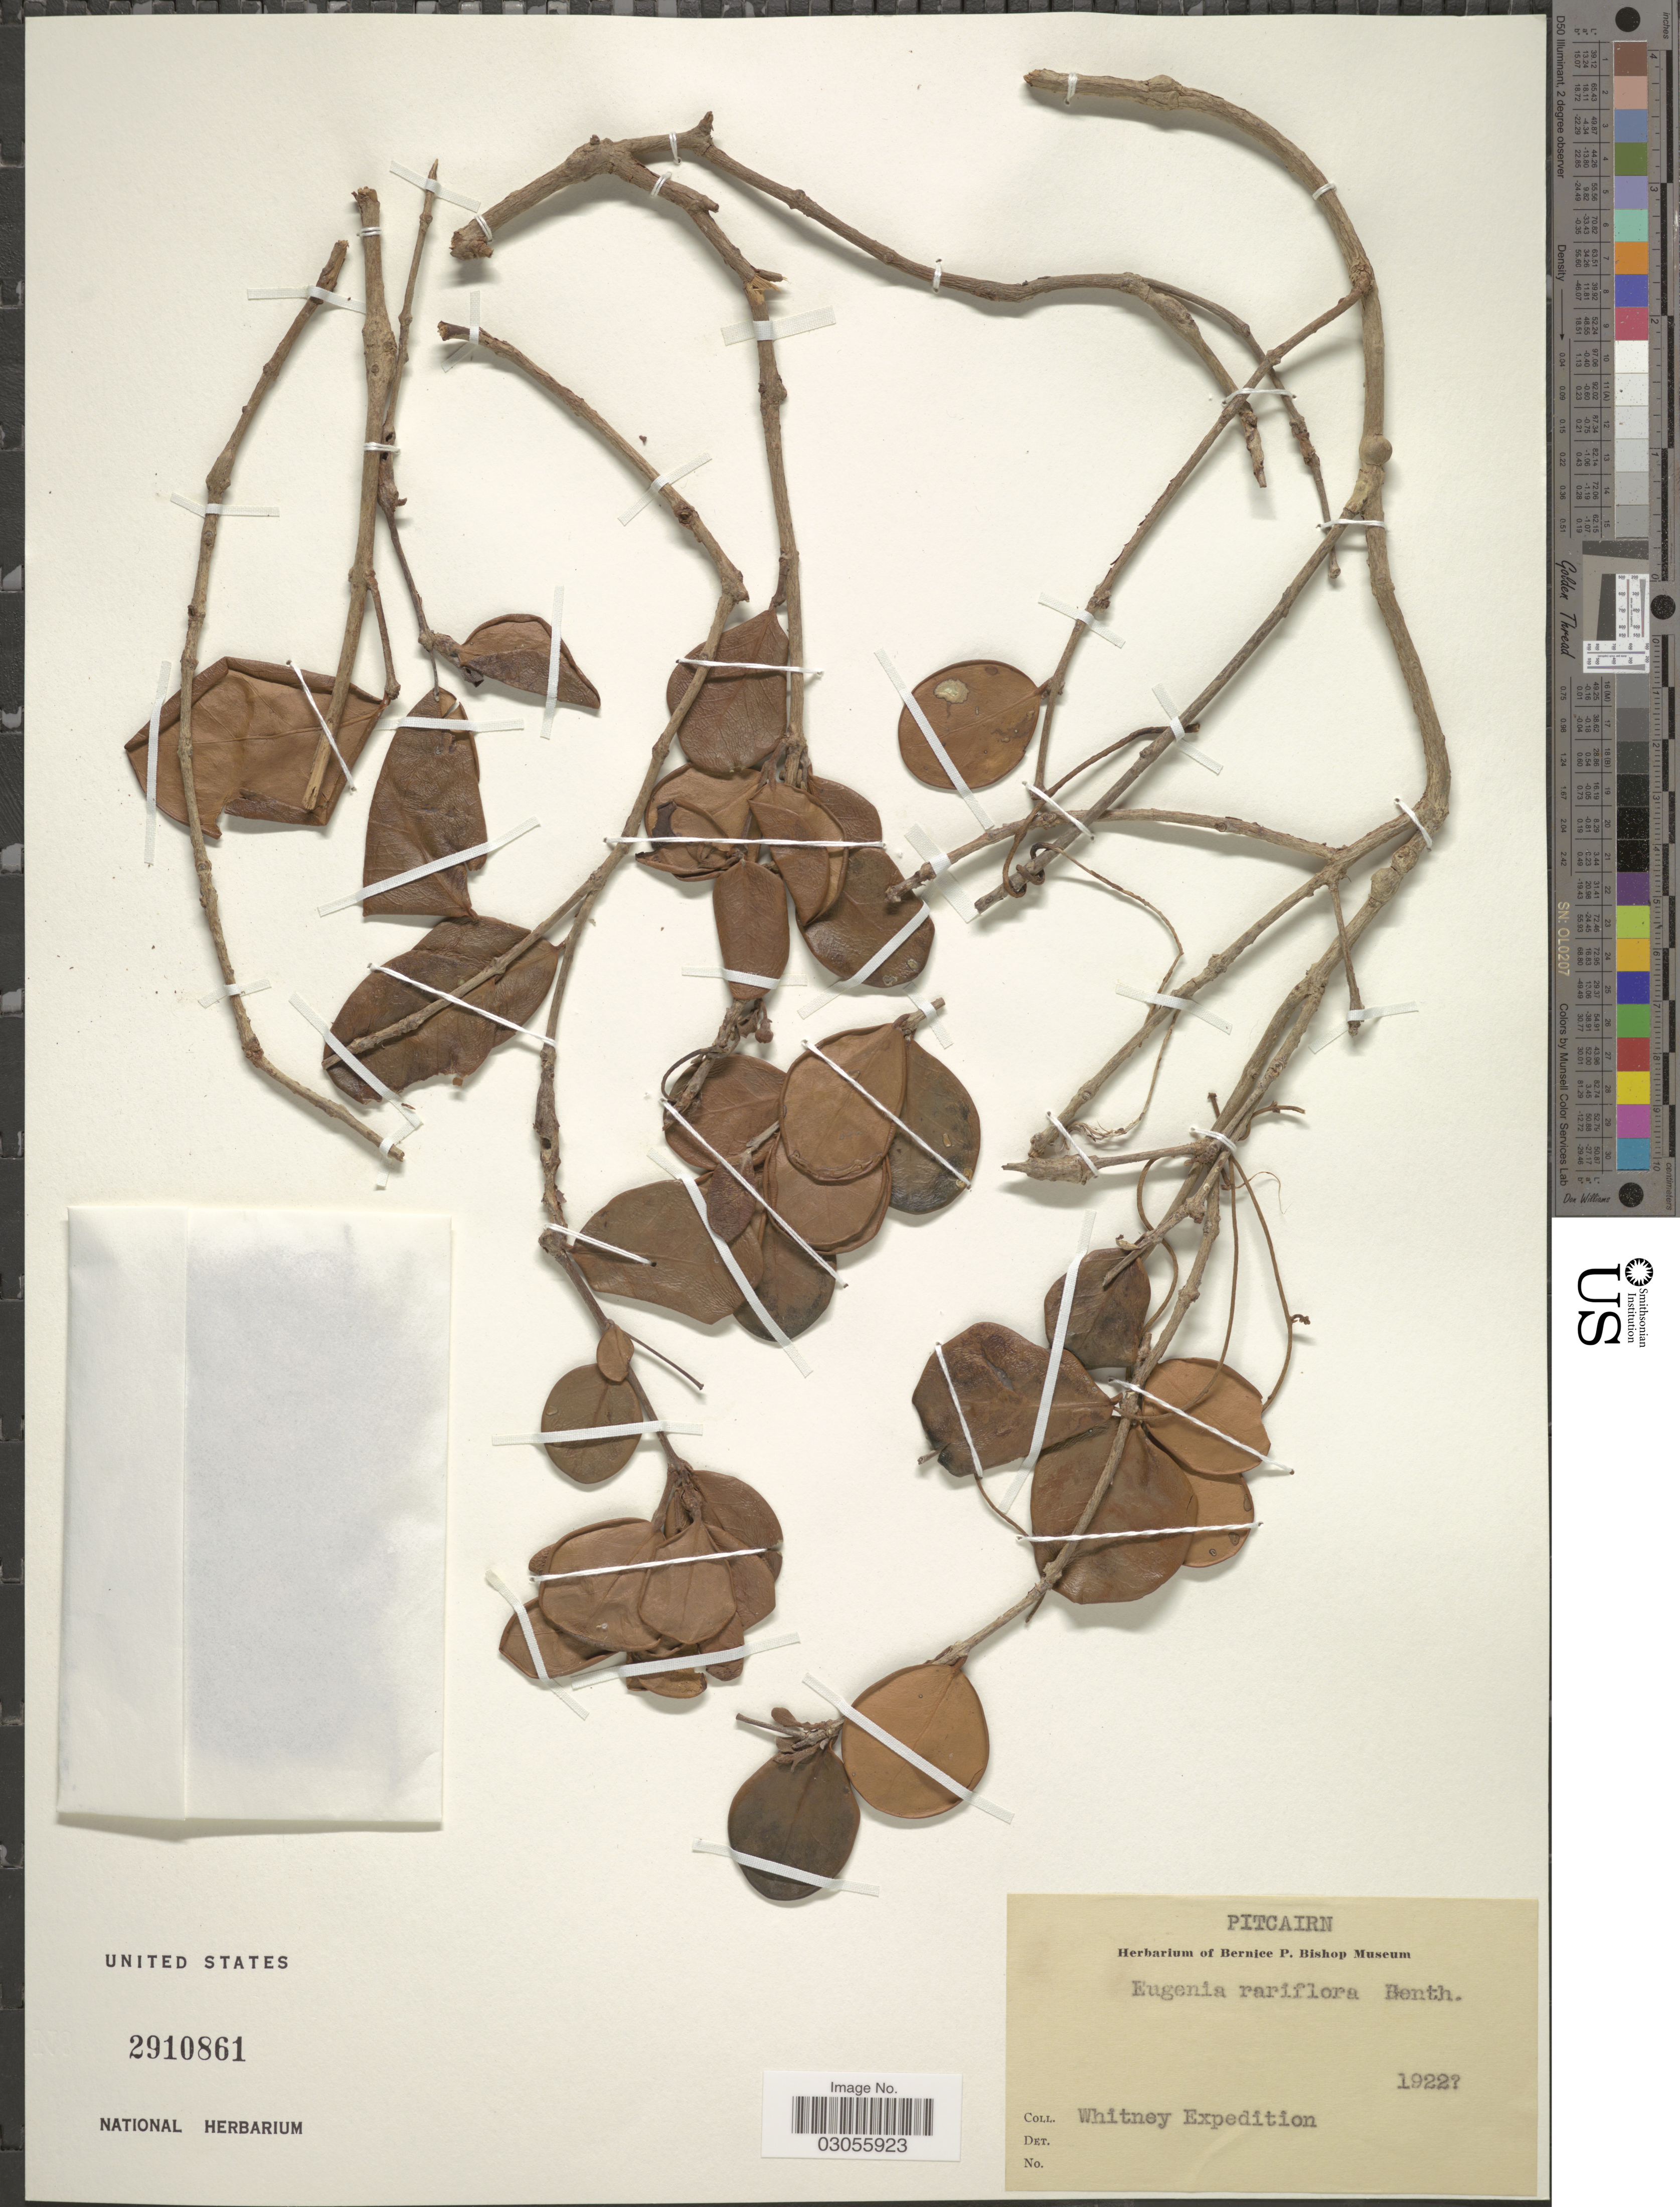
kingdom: Plantae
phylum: Tracheophyta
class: Magnoliopsida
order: Myrtales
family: Myrtaceae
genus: Eugenia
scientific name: Eugenia reinwardtiana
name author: (Blume) DC.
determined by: Strong, Mark T., (BOT), Smithsonian Institution - National Museum of Natural History (UNITED STATES)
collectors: Whitney Expedition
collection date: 1922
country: Pitcairn Islands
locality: Pitcairn.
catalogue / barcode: US 2910861